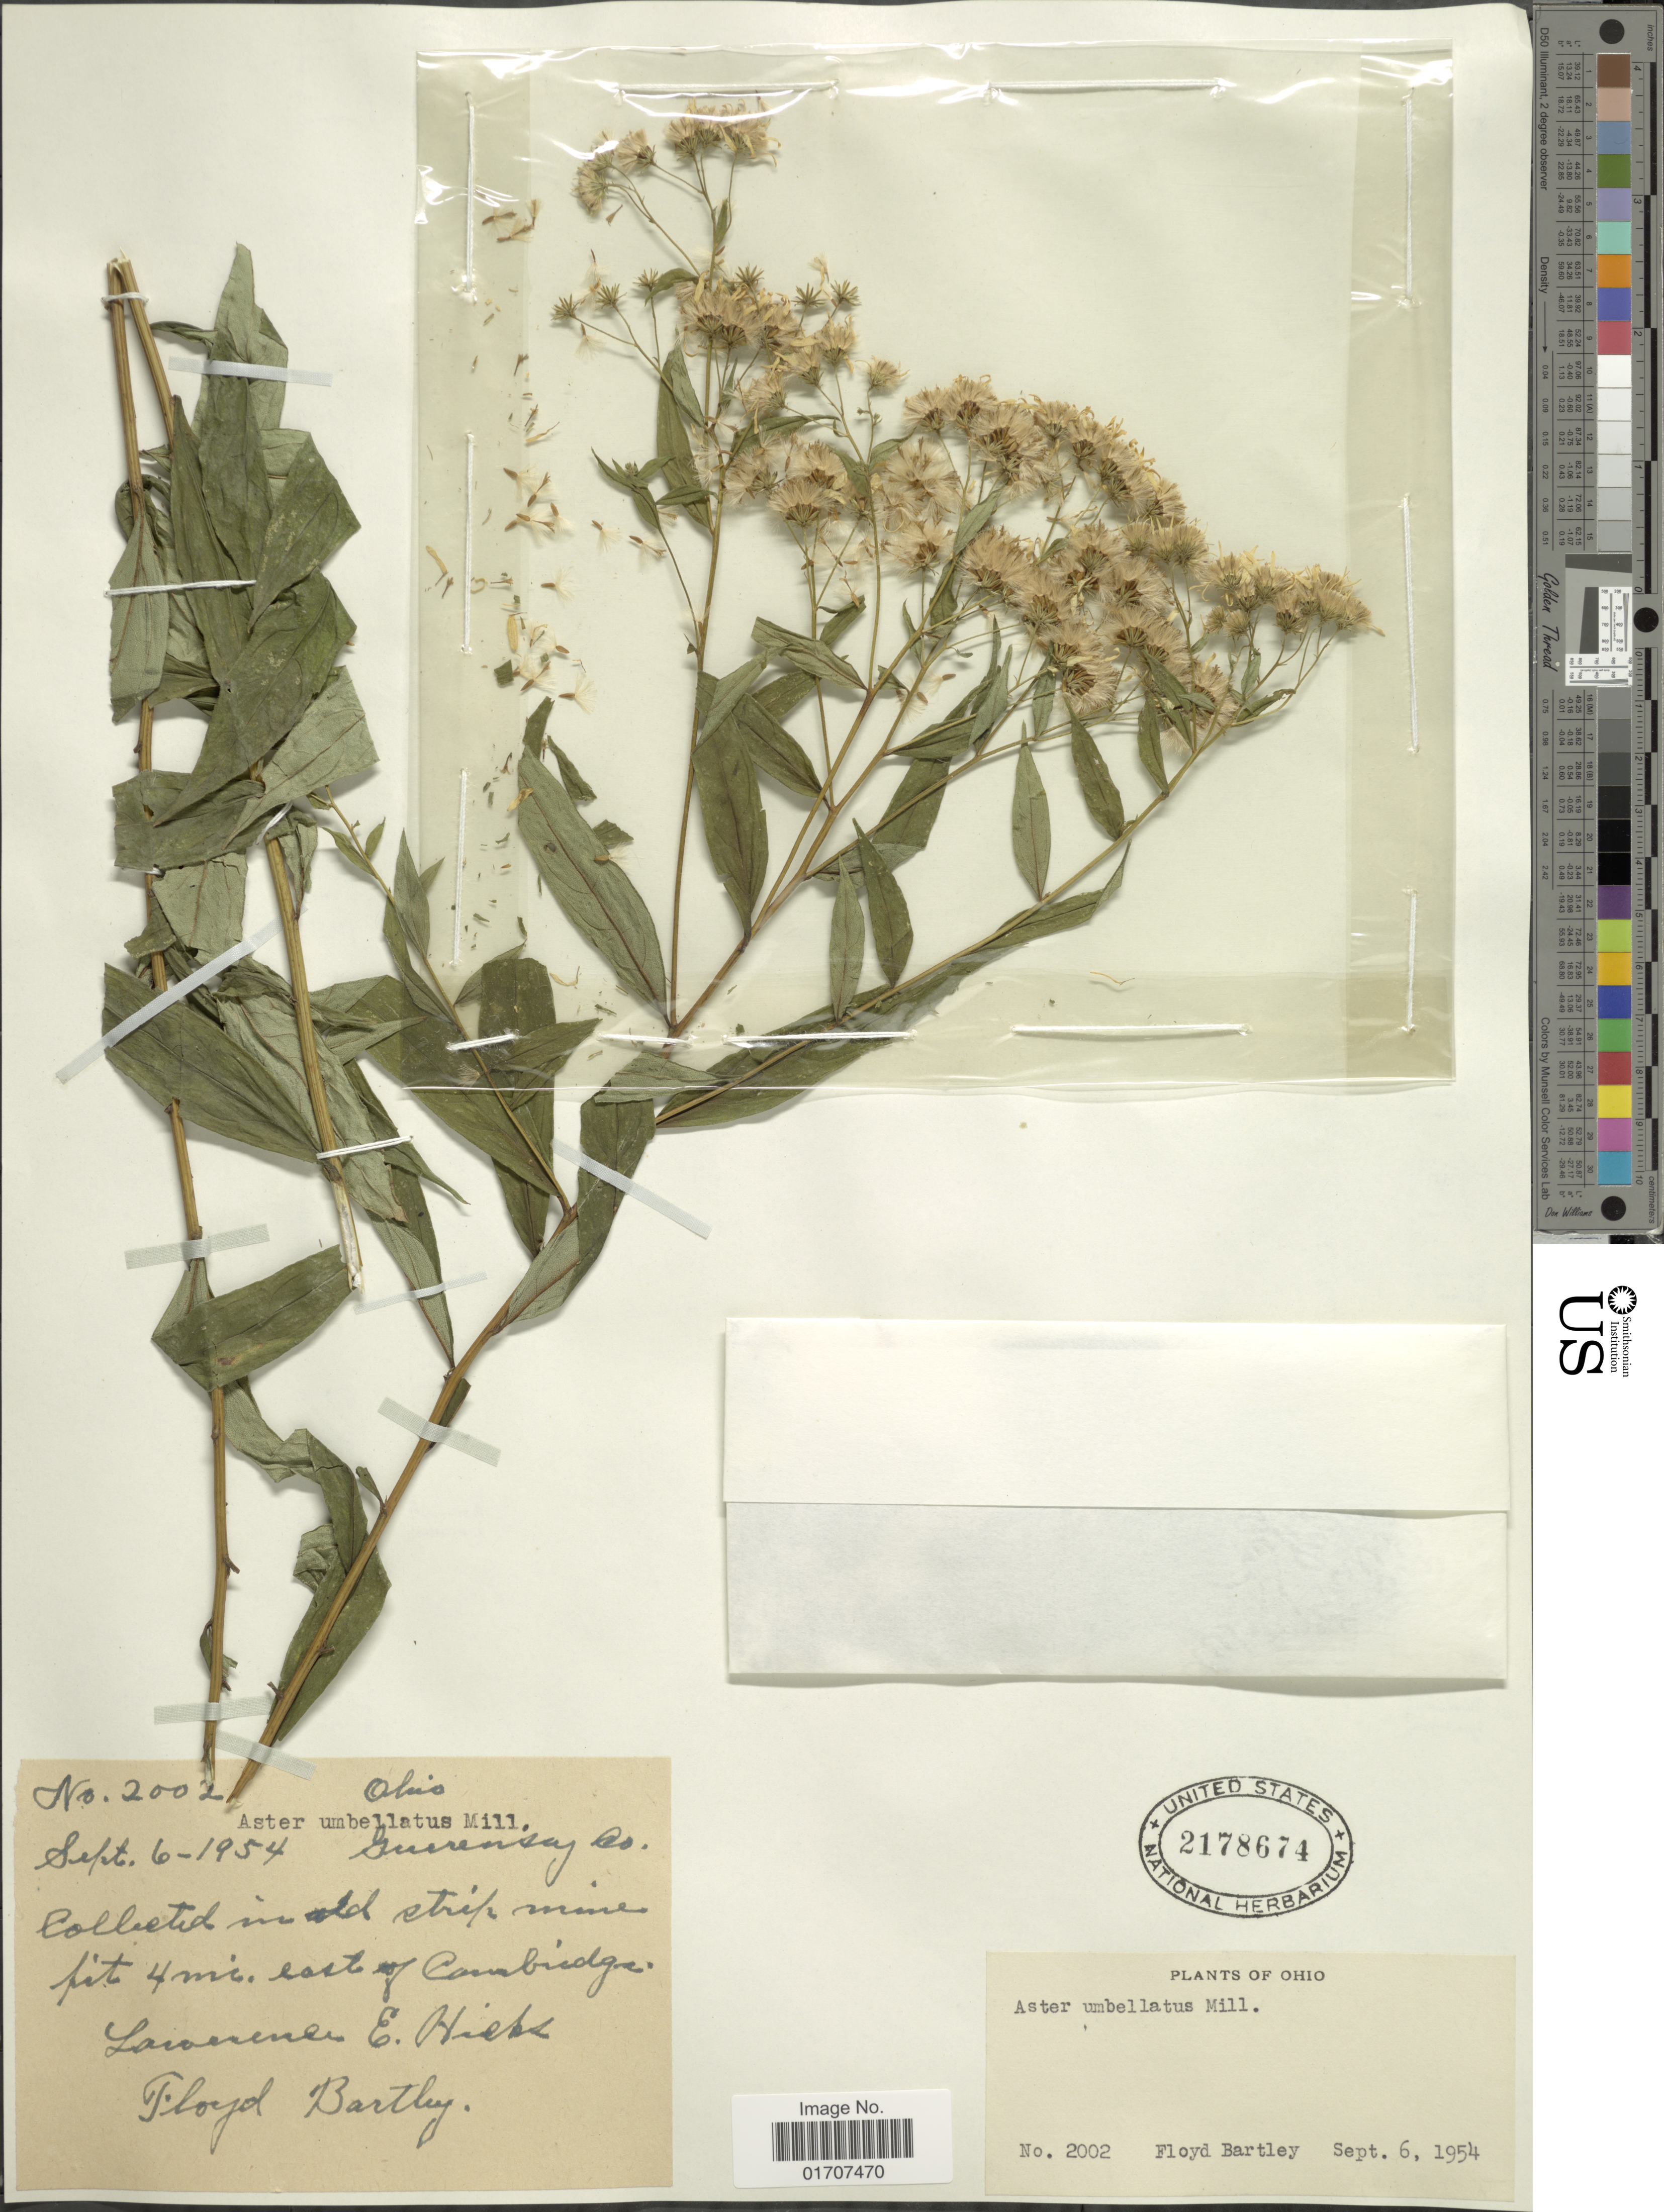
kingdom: Plantae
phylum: Tracheophyta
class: Magnoliopsida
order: Asterales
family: Asteraceae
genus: Doellingeria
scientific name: Doellingeria umbellata var. umbellata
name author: Nees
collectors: L. E. Hicks & F. Bartley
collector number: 2002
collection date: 1954-09-06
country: United States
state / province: Ohio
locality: In old strip mine fit 4 mi. east of Cambridge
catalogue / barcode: US 2178674